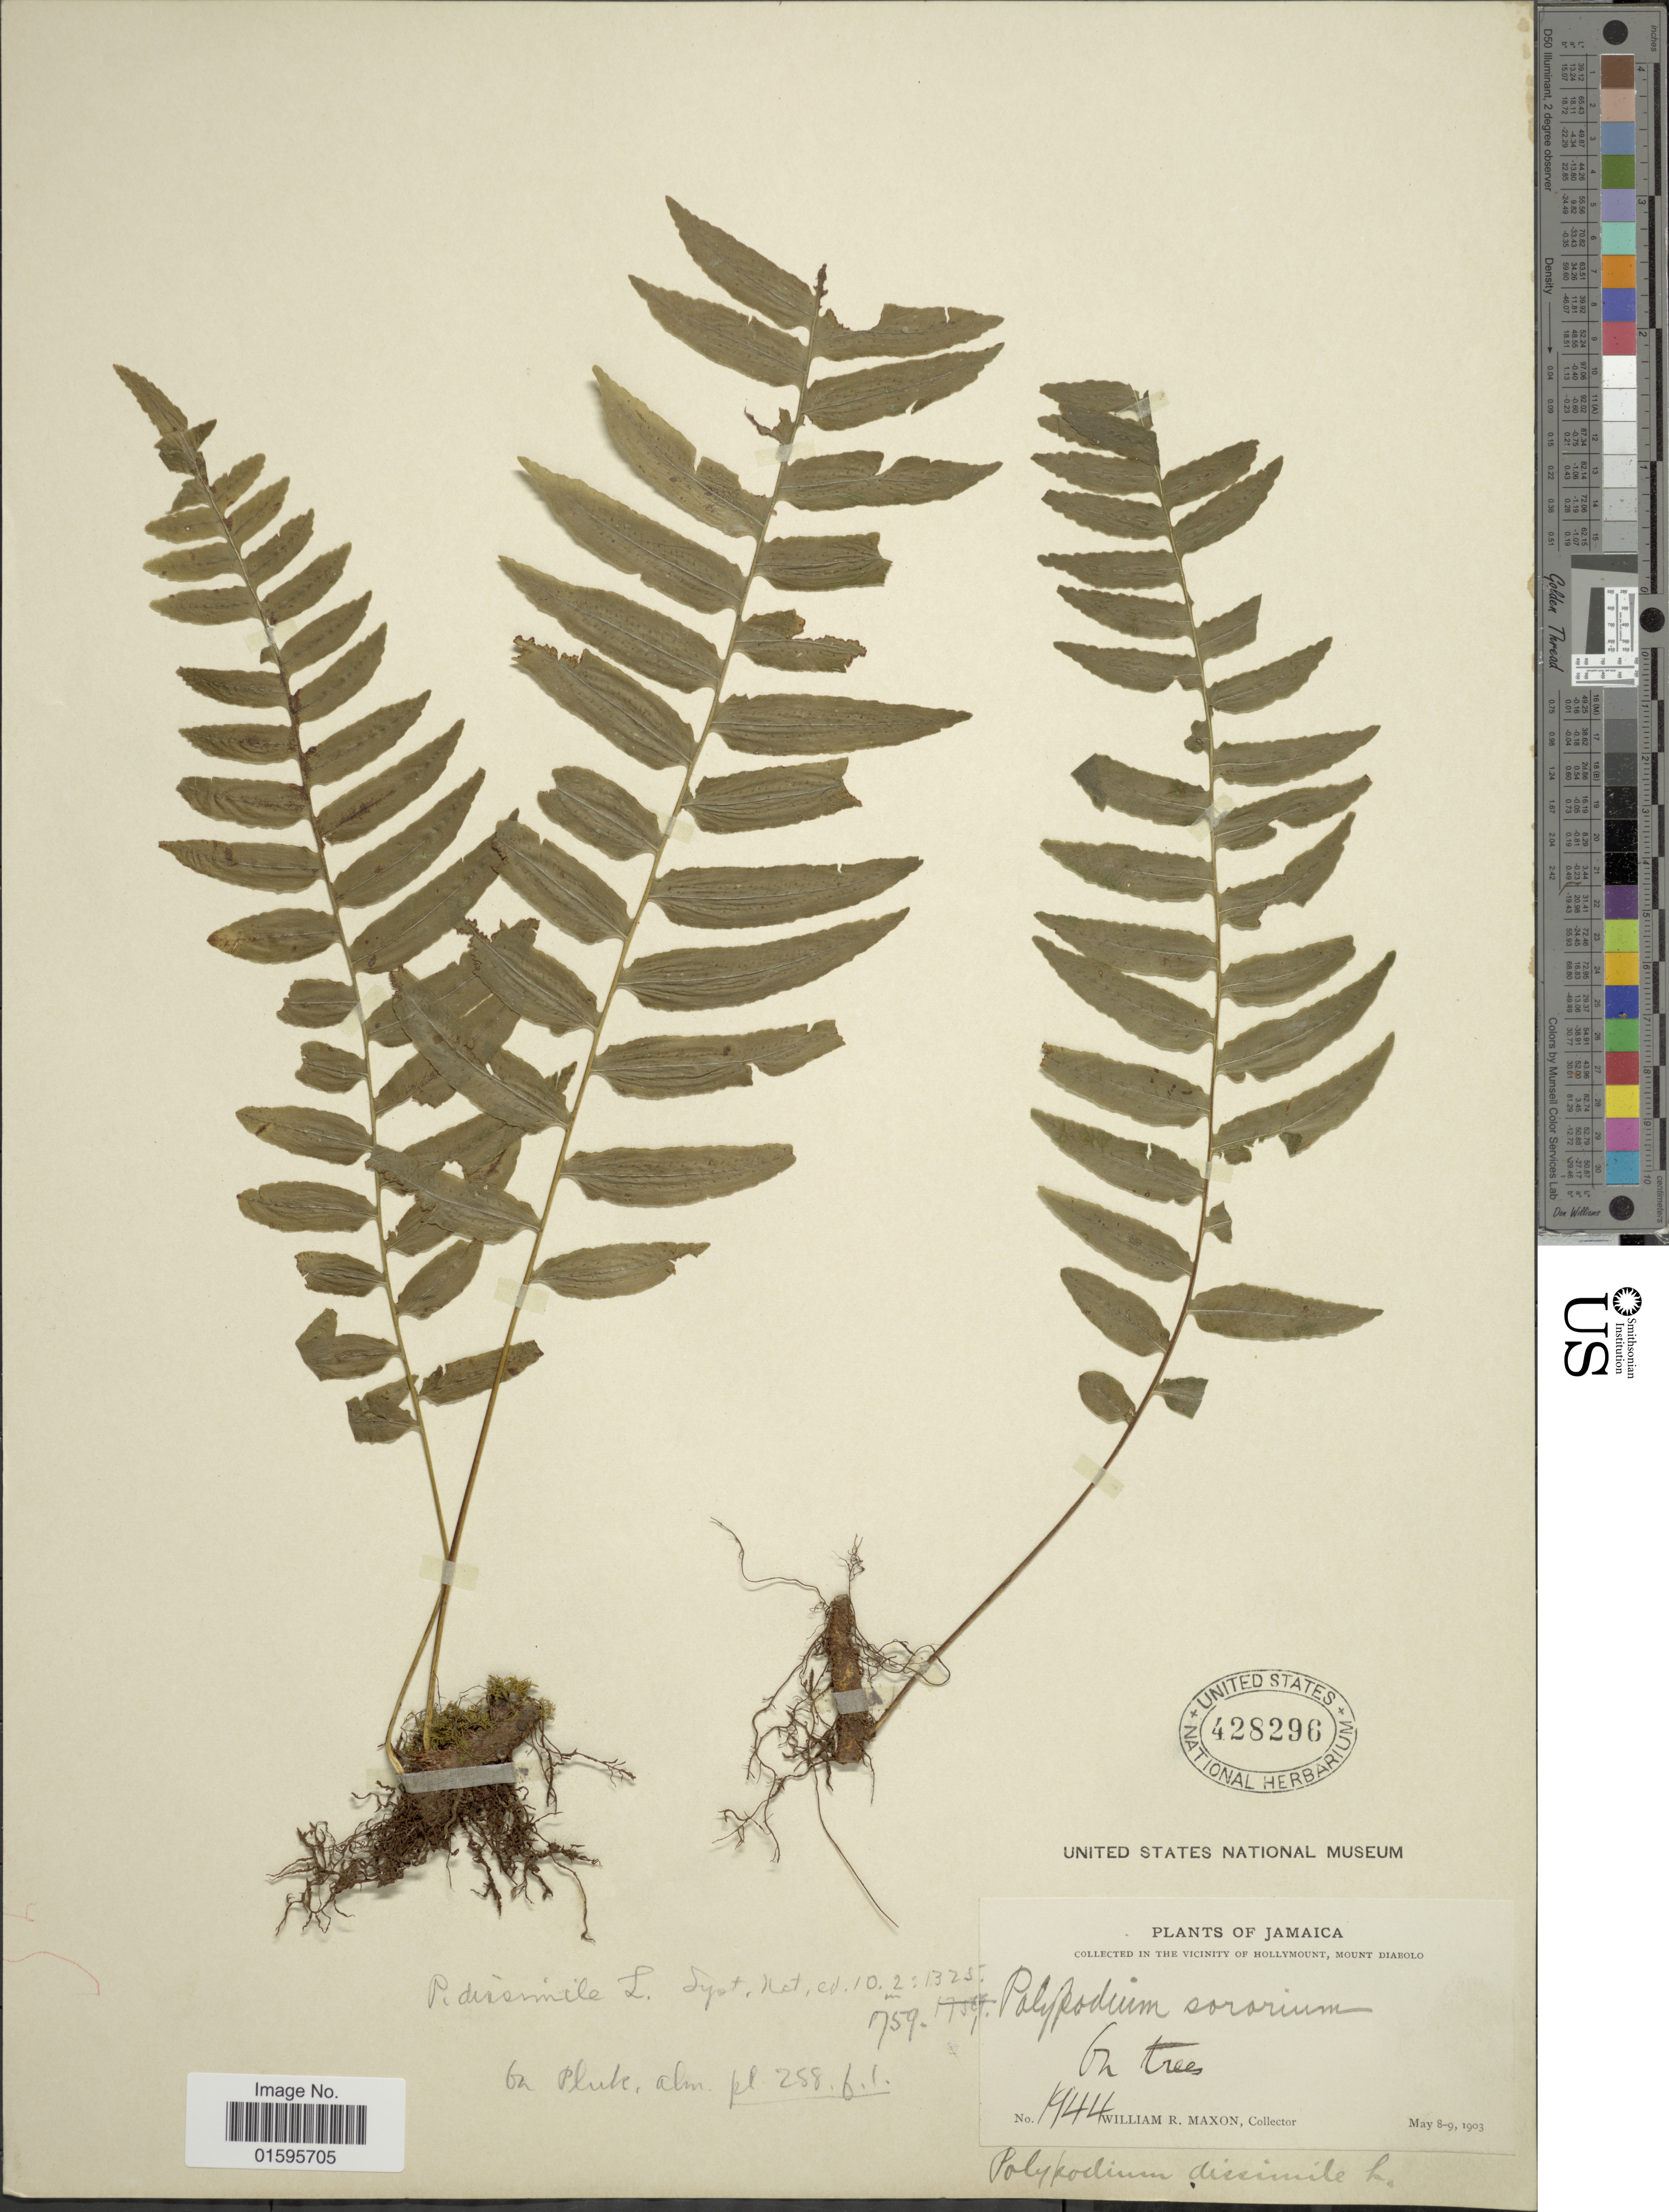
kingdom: Plantae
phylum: Tracheophyta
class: Polypodiopsida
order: Polypodiales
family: Polypodiaceae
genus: Polypodium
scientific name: Polypodium dulce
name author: Poir.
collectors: W. R. Maxon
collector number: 1944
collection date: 1903-05-08/1903-05-09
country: Jamaica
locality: Vicinity of Hollymount, Mount Diablo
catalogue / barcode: US 428296